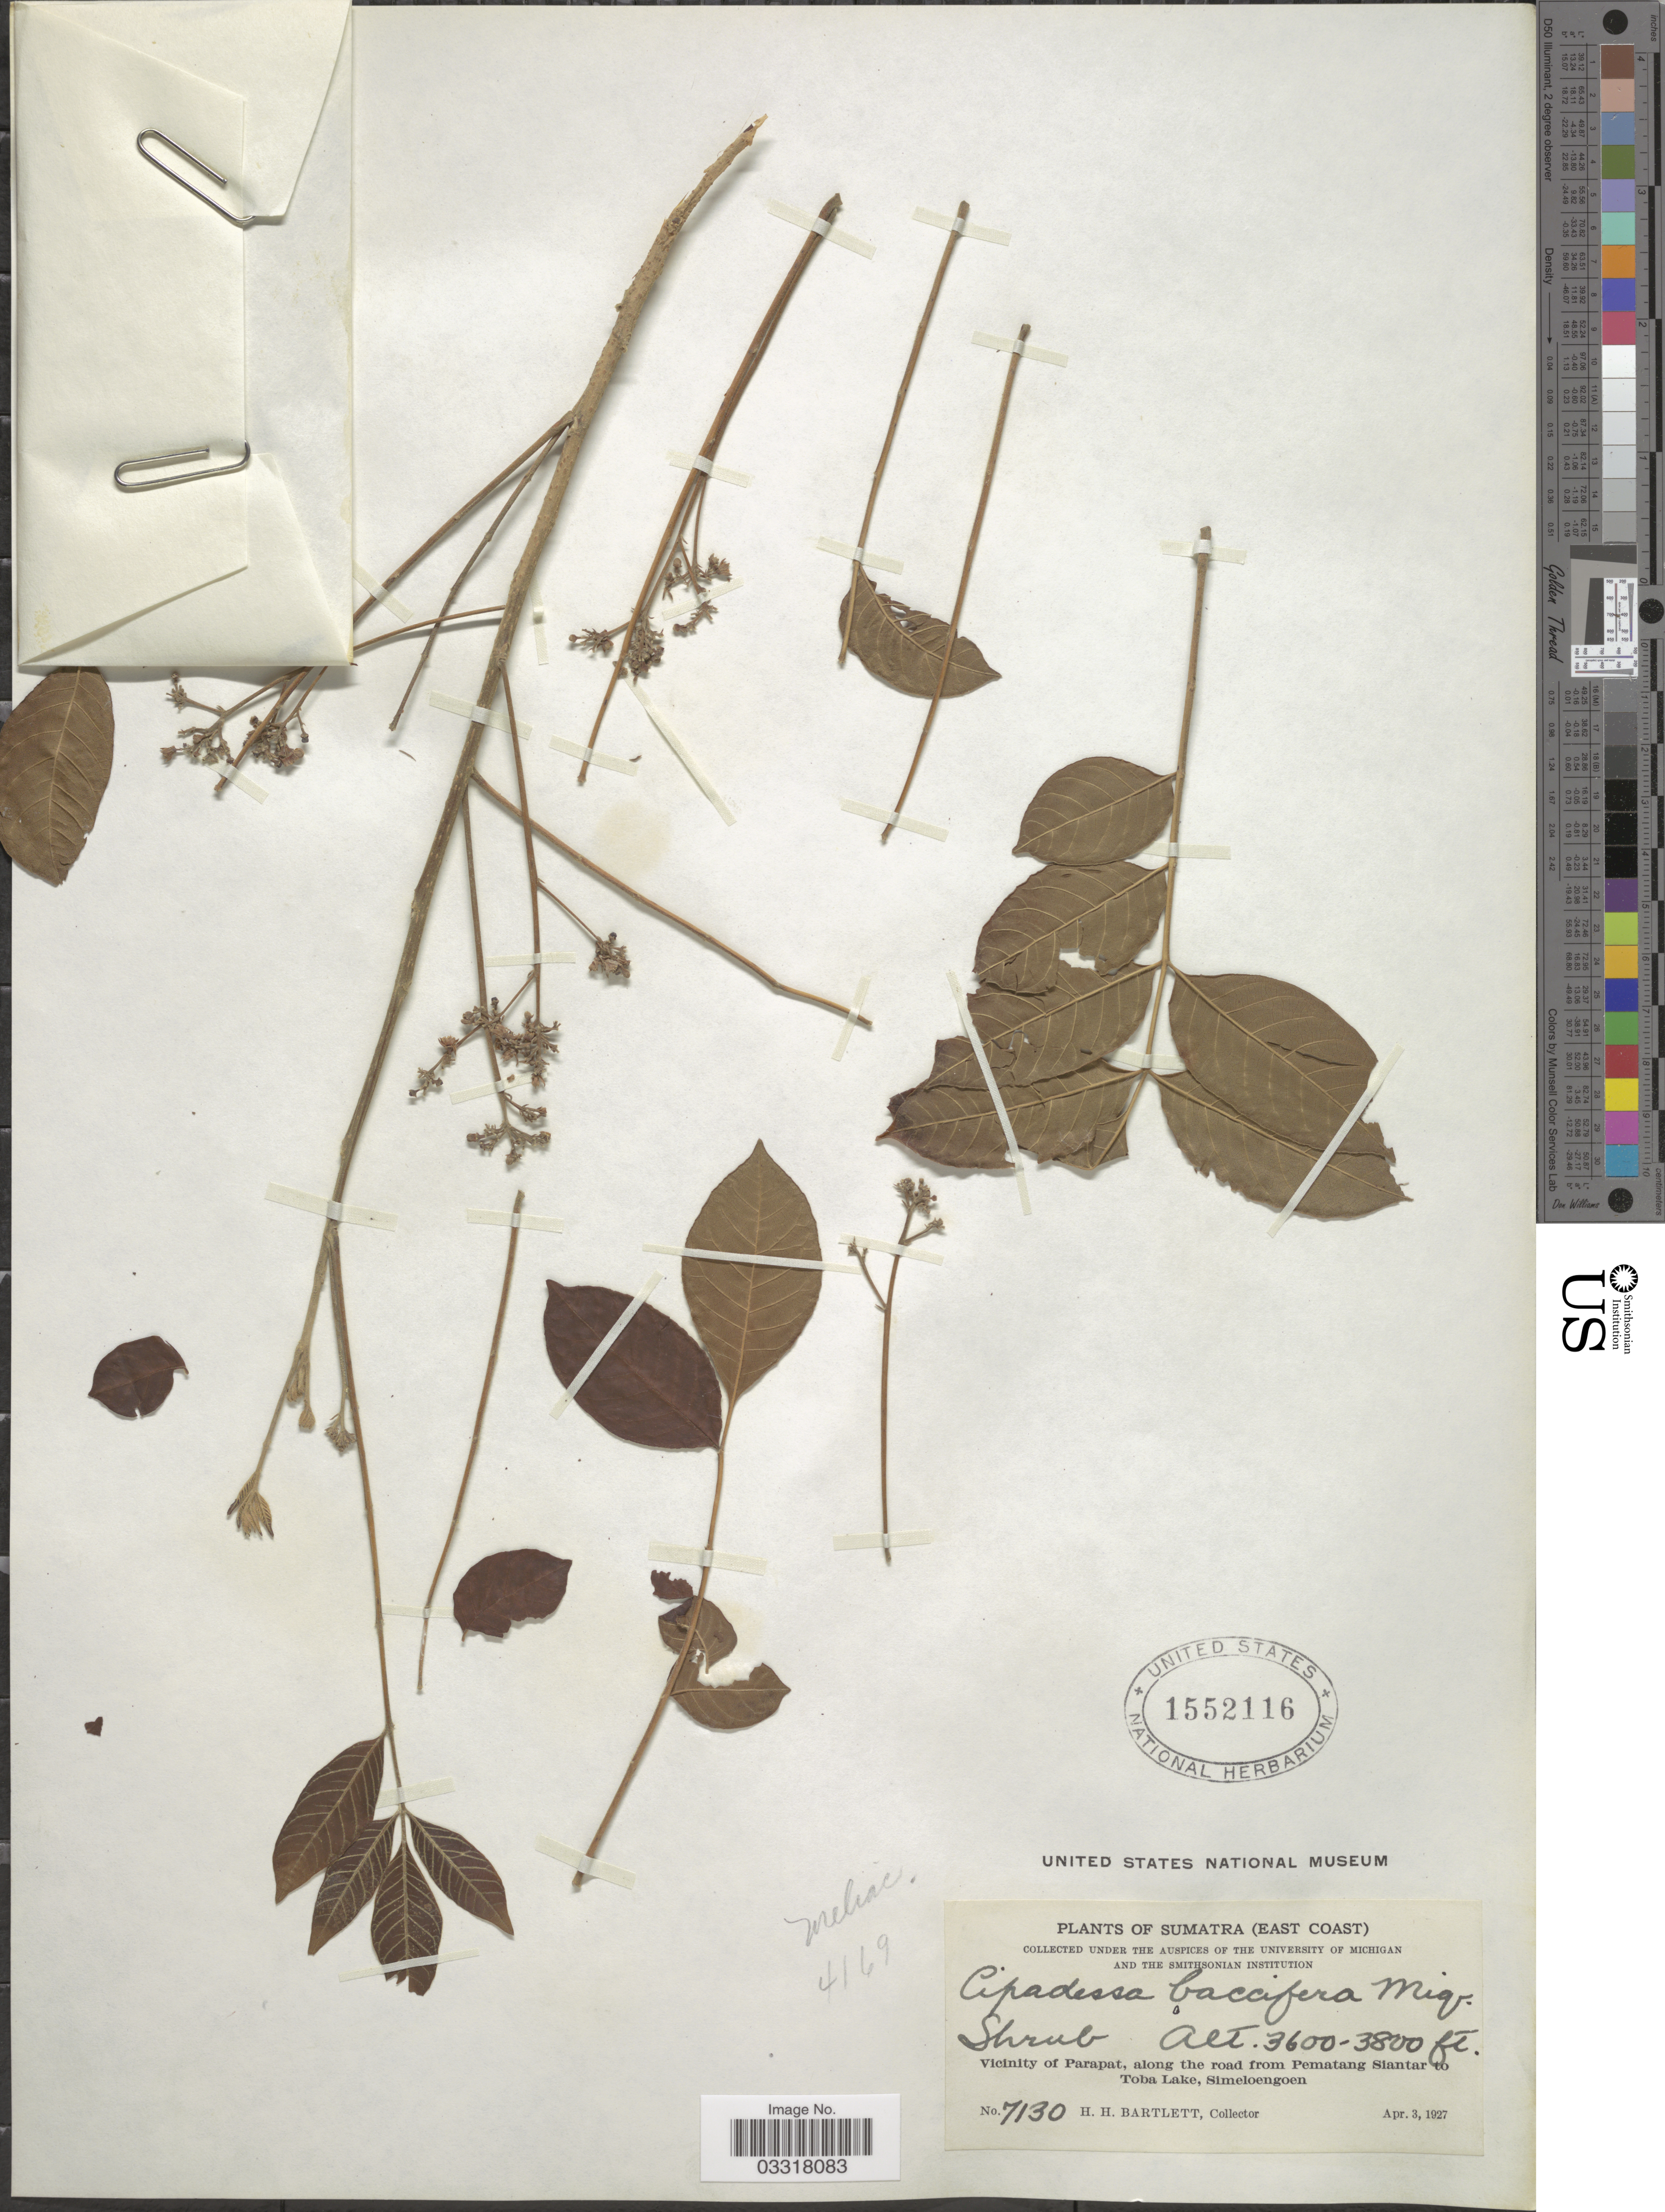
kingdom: Plantae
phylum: Tracheophyta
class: Magnoliopsida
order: Sapindales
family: Meliaceae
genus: Cipadessa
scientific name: Cipadessa baccifera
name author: Miq.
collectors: H. H. Bartlett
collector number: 7130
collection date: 1927-04-03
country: Indonesia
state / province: Sumatra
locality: Sumatra (East Coast). Vicinity of Parapat, along the road from Pematang Siantar to Toba Lake, Simeloengoen.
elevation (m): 1097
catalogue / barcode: US 1552116